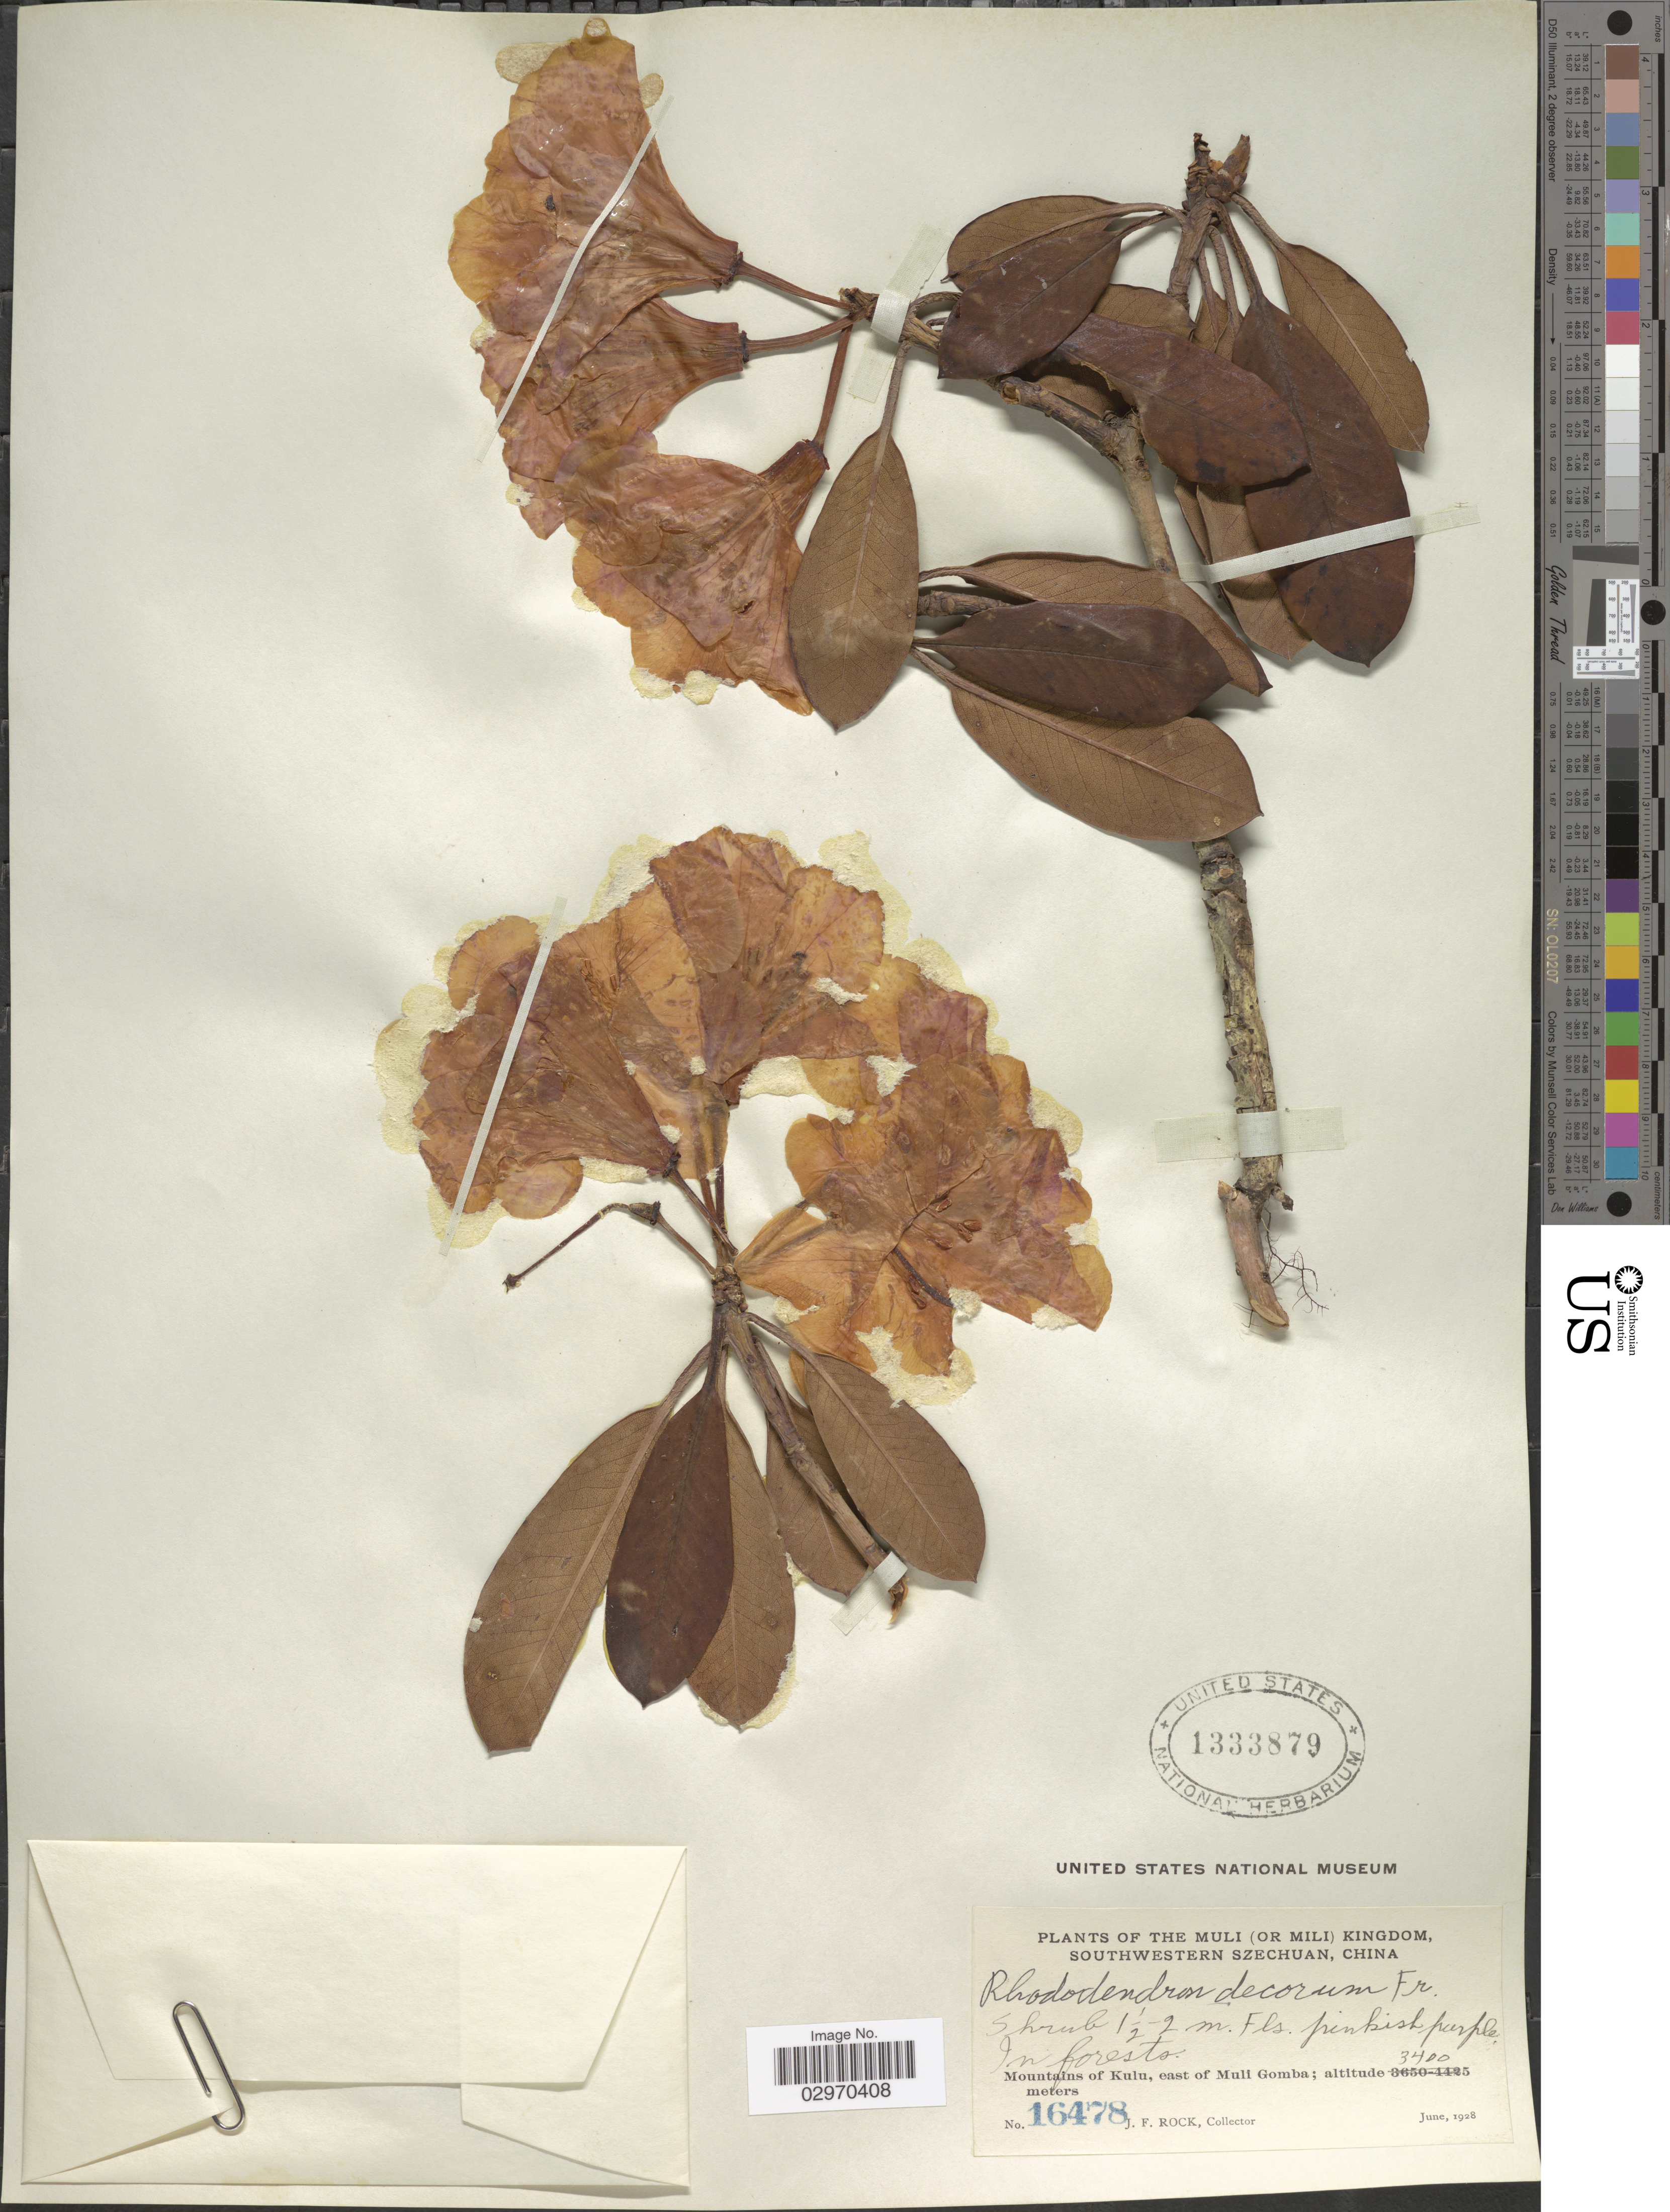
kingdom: Plantae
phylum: Tracheophyta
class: Magnoliopsida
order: Ericales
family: Ericaceae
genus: Rhododendron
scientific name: Rhododendron decorum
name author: Franch.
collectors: J. Rock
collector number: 16478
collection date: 1928-06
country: China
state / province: Sichuan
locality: The Muli (or Mili) Kingdom, Southwestern Szechuan. Mountains of Kulu, east of Muli Gomba.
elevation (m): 3400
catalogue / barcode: US 1333879